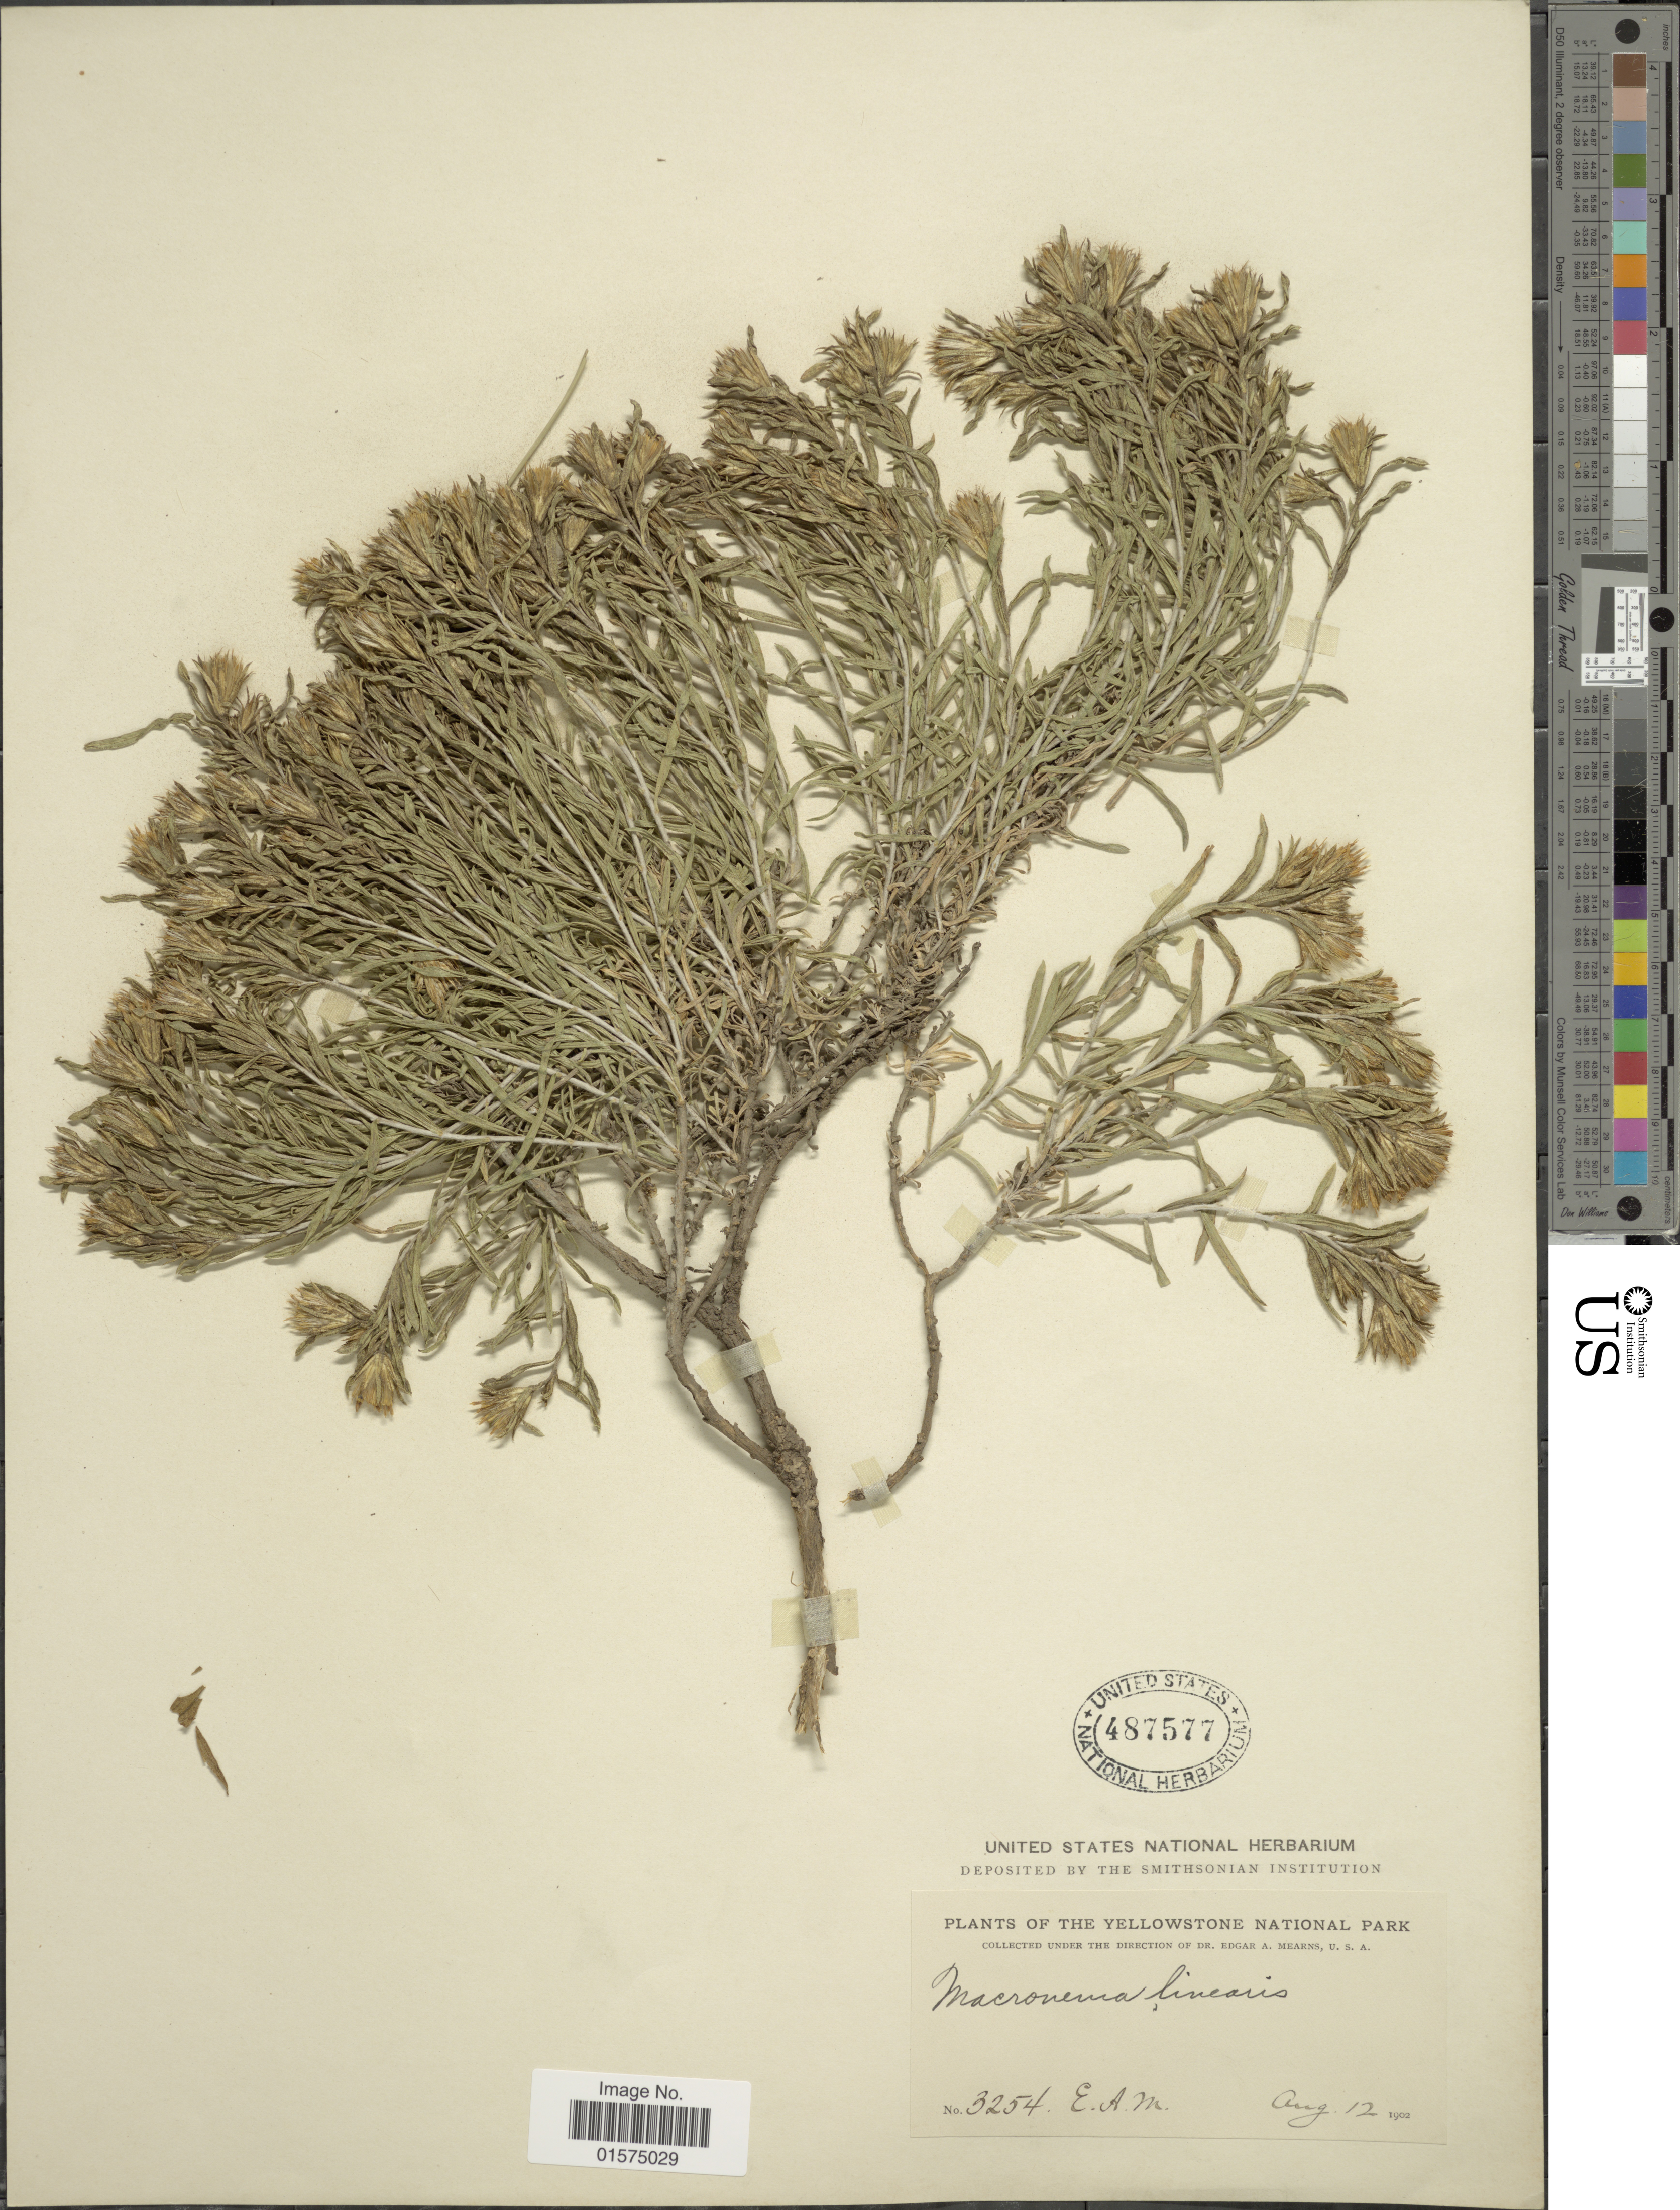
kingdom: Plantae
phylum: Tracheophyta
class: Magnoliopsida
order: Asterales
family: Asteraceae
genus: Ericameria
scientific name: Ericameria linearis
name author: (Rydb.) R.P.Roberts &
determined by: Urbatsch, Lowell E., Curator (LSU), Louisiana State University (UNITED STATES)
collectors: E. A. Mearns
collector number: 3254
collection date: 1902-08-12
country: United States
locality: Yellowstone National Park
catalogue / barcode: US 487577